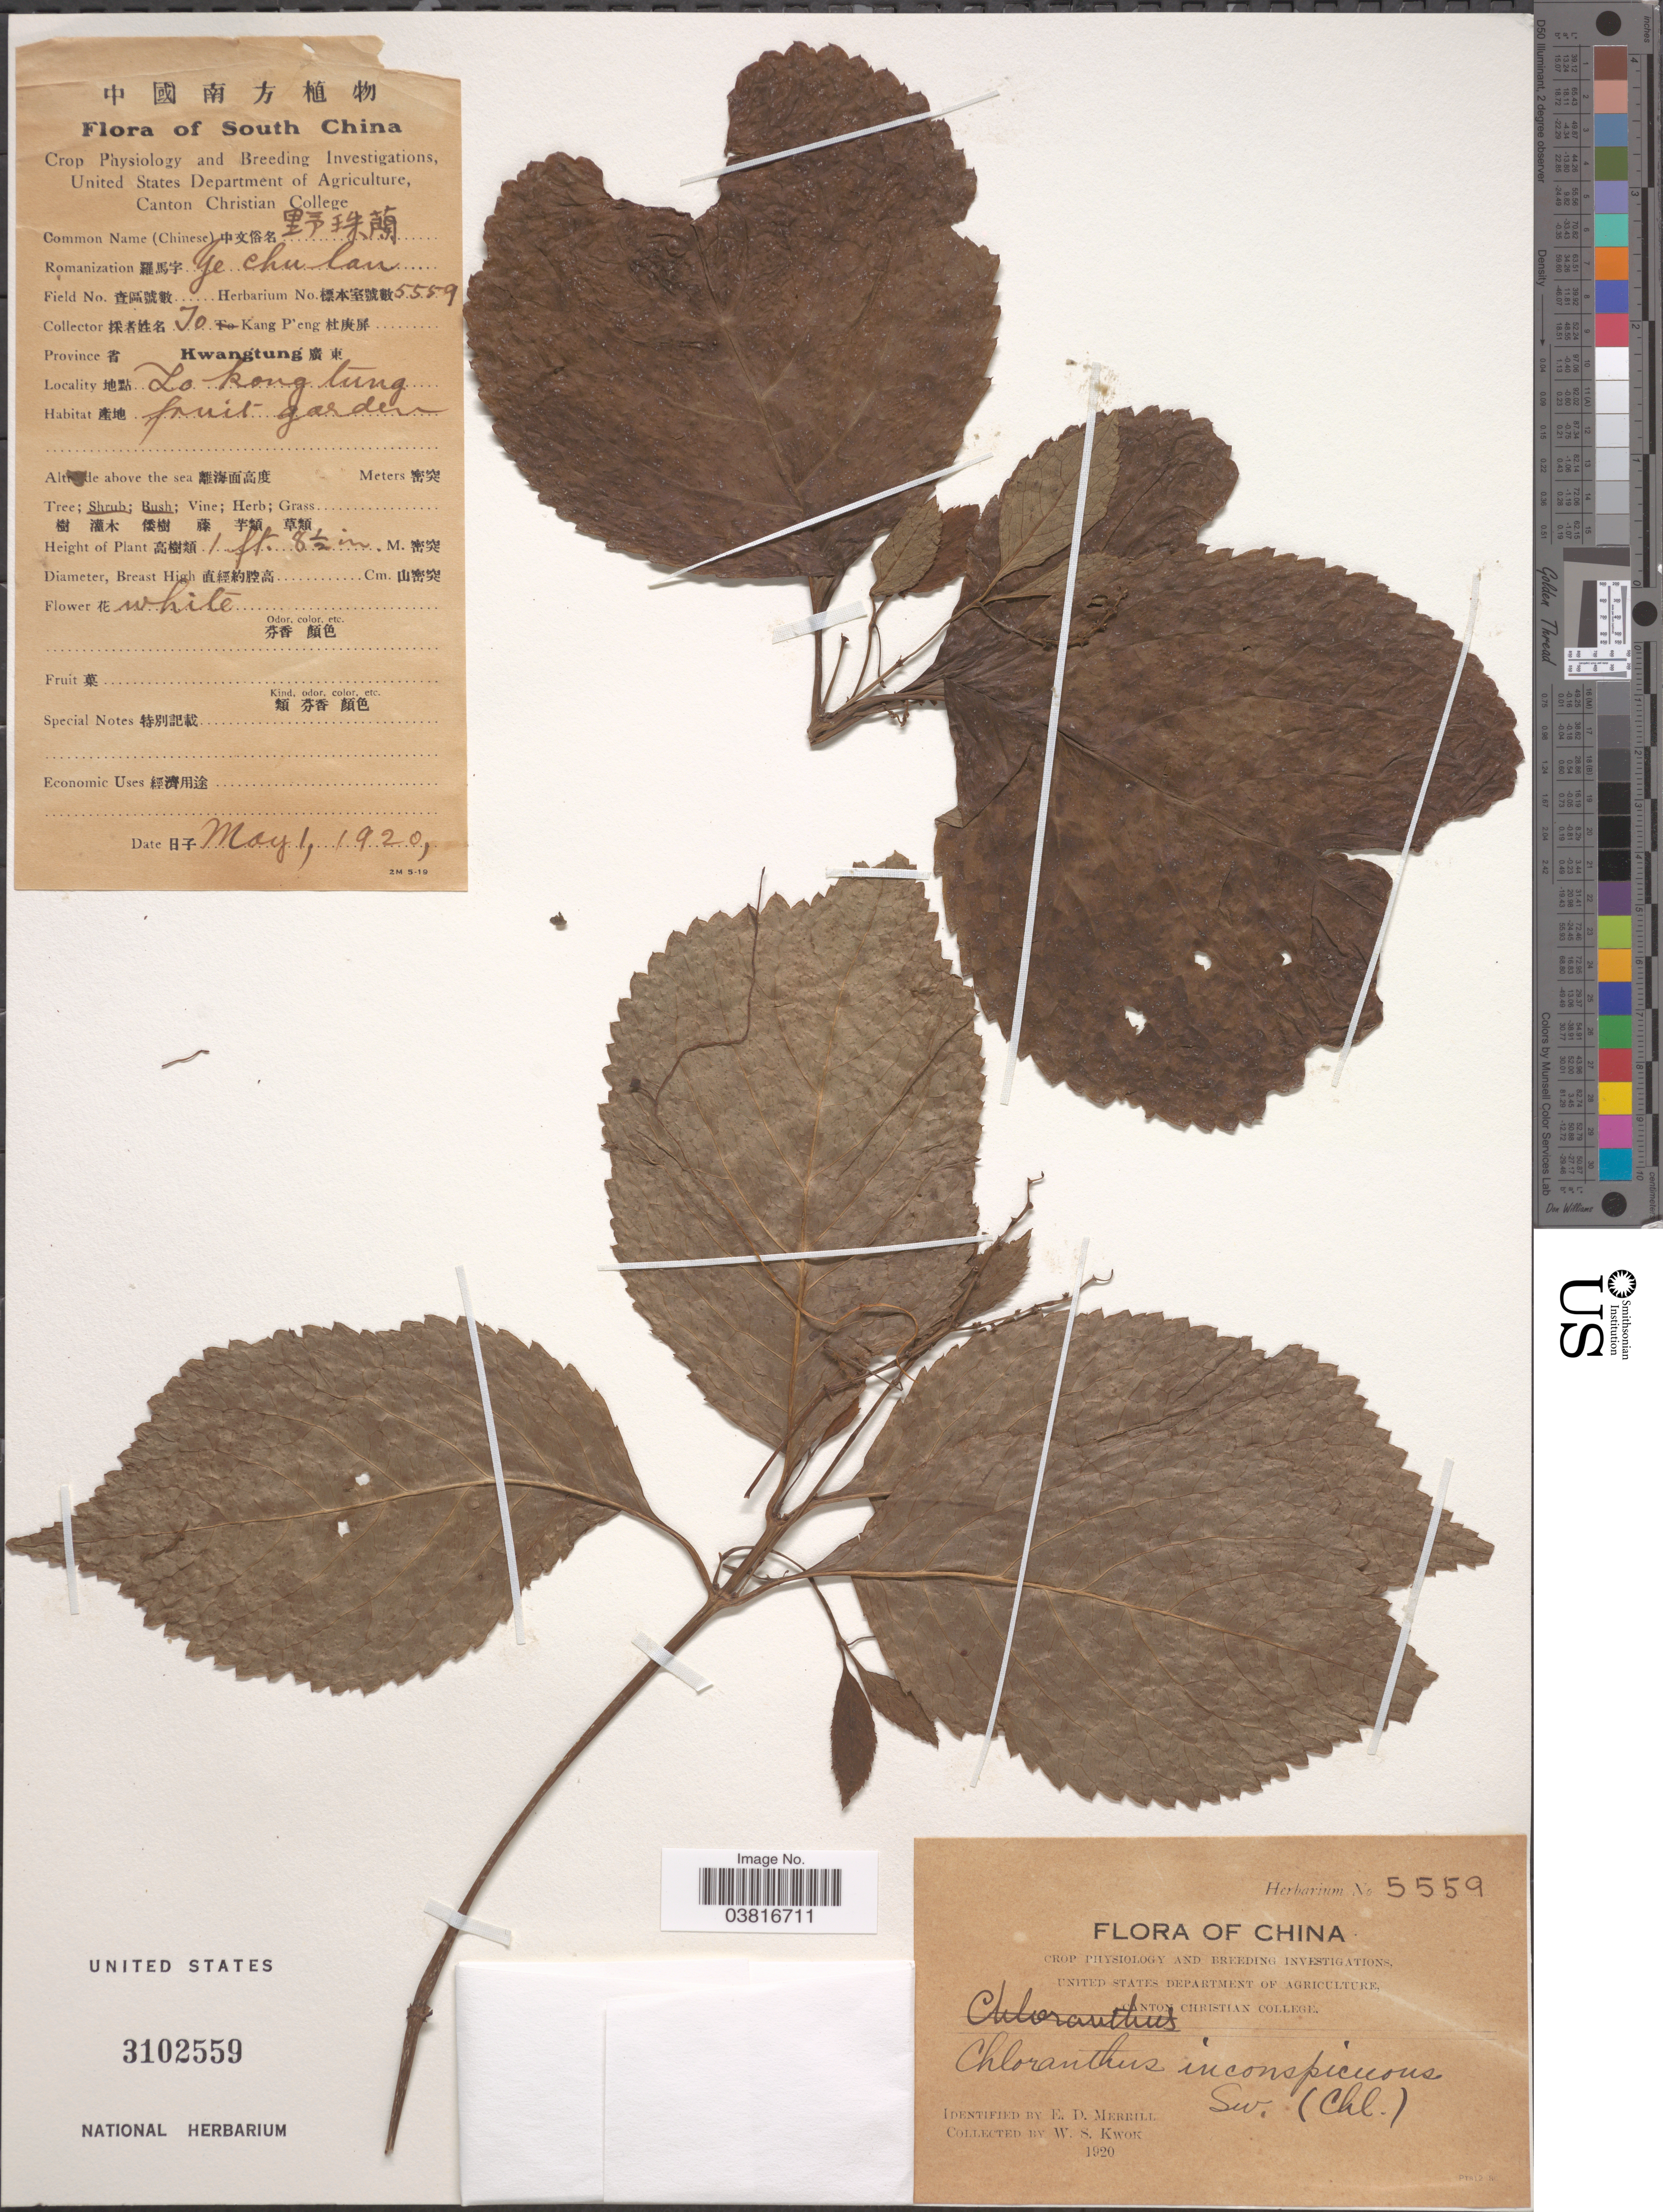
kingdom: Plantae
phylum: Tracheophyta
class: Magnoliopsida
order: Chloranthales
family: Chloranthaceae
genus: Chloranthus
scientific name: Chloranthus inconspicuus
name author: Sw.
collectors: To Kang P'eng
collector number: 5559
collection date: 1920-05-01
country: China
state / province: Guangdong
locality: South China. Province Kwangtung X. Lo kong tung.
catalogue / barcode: US 3102559